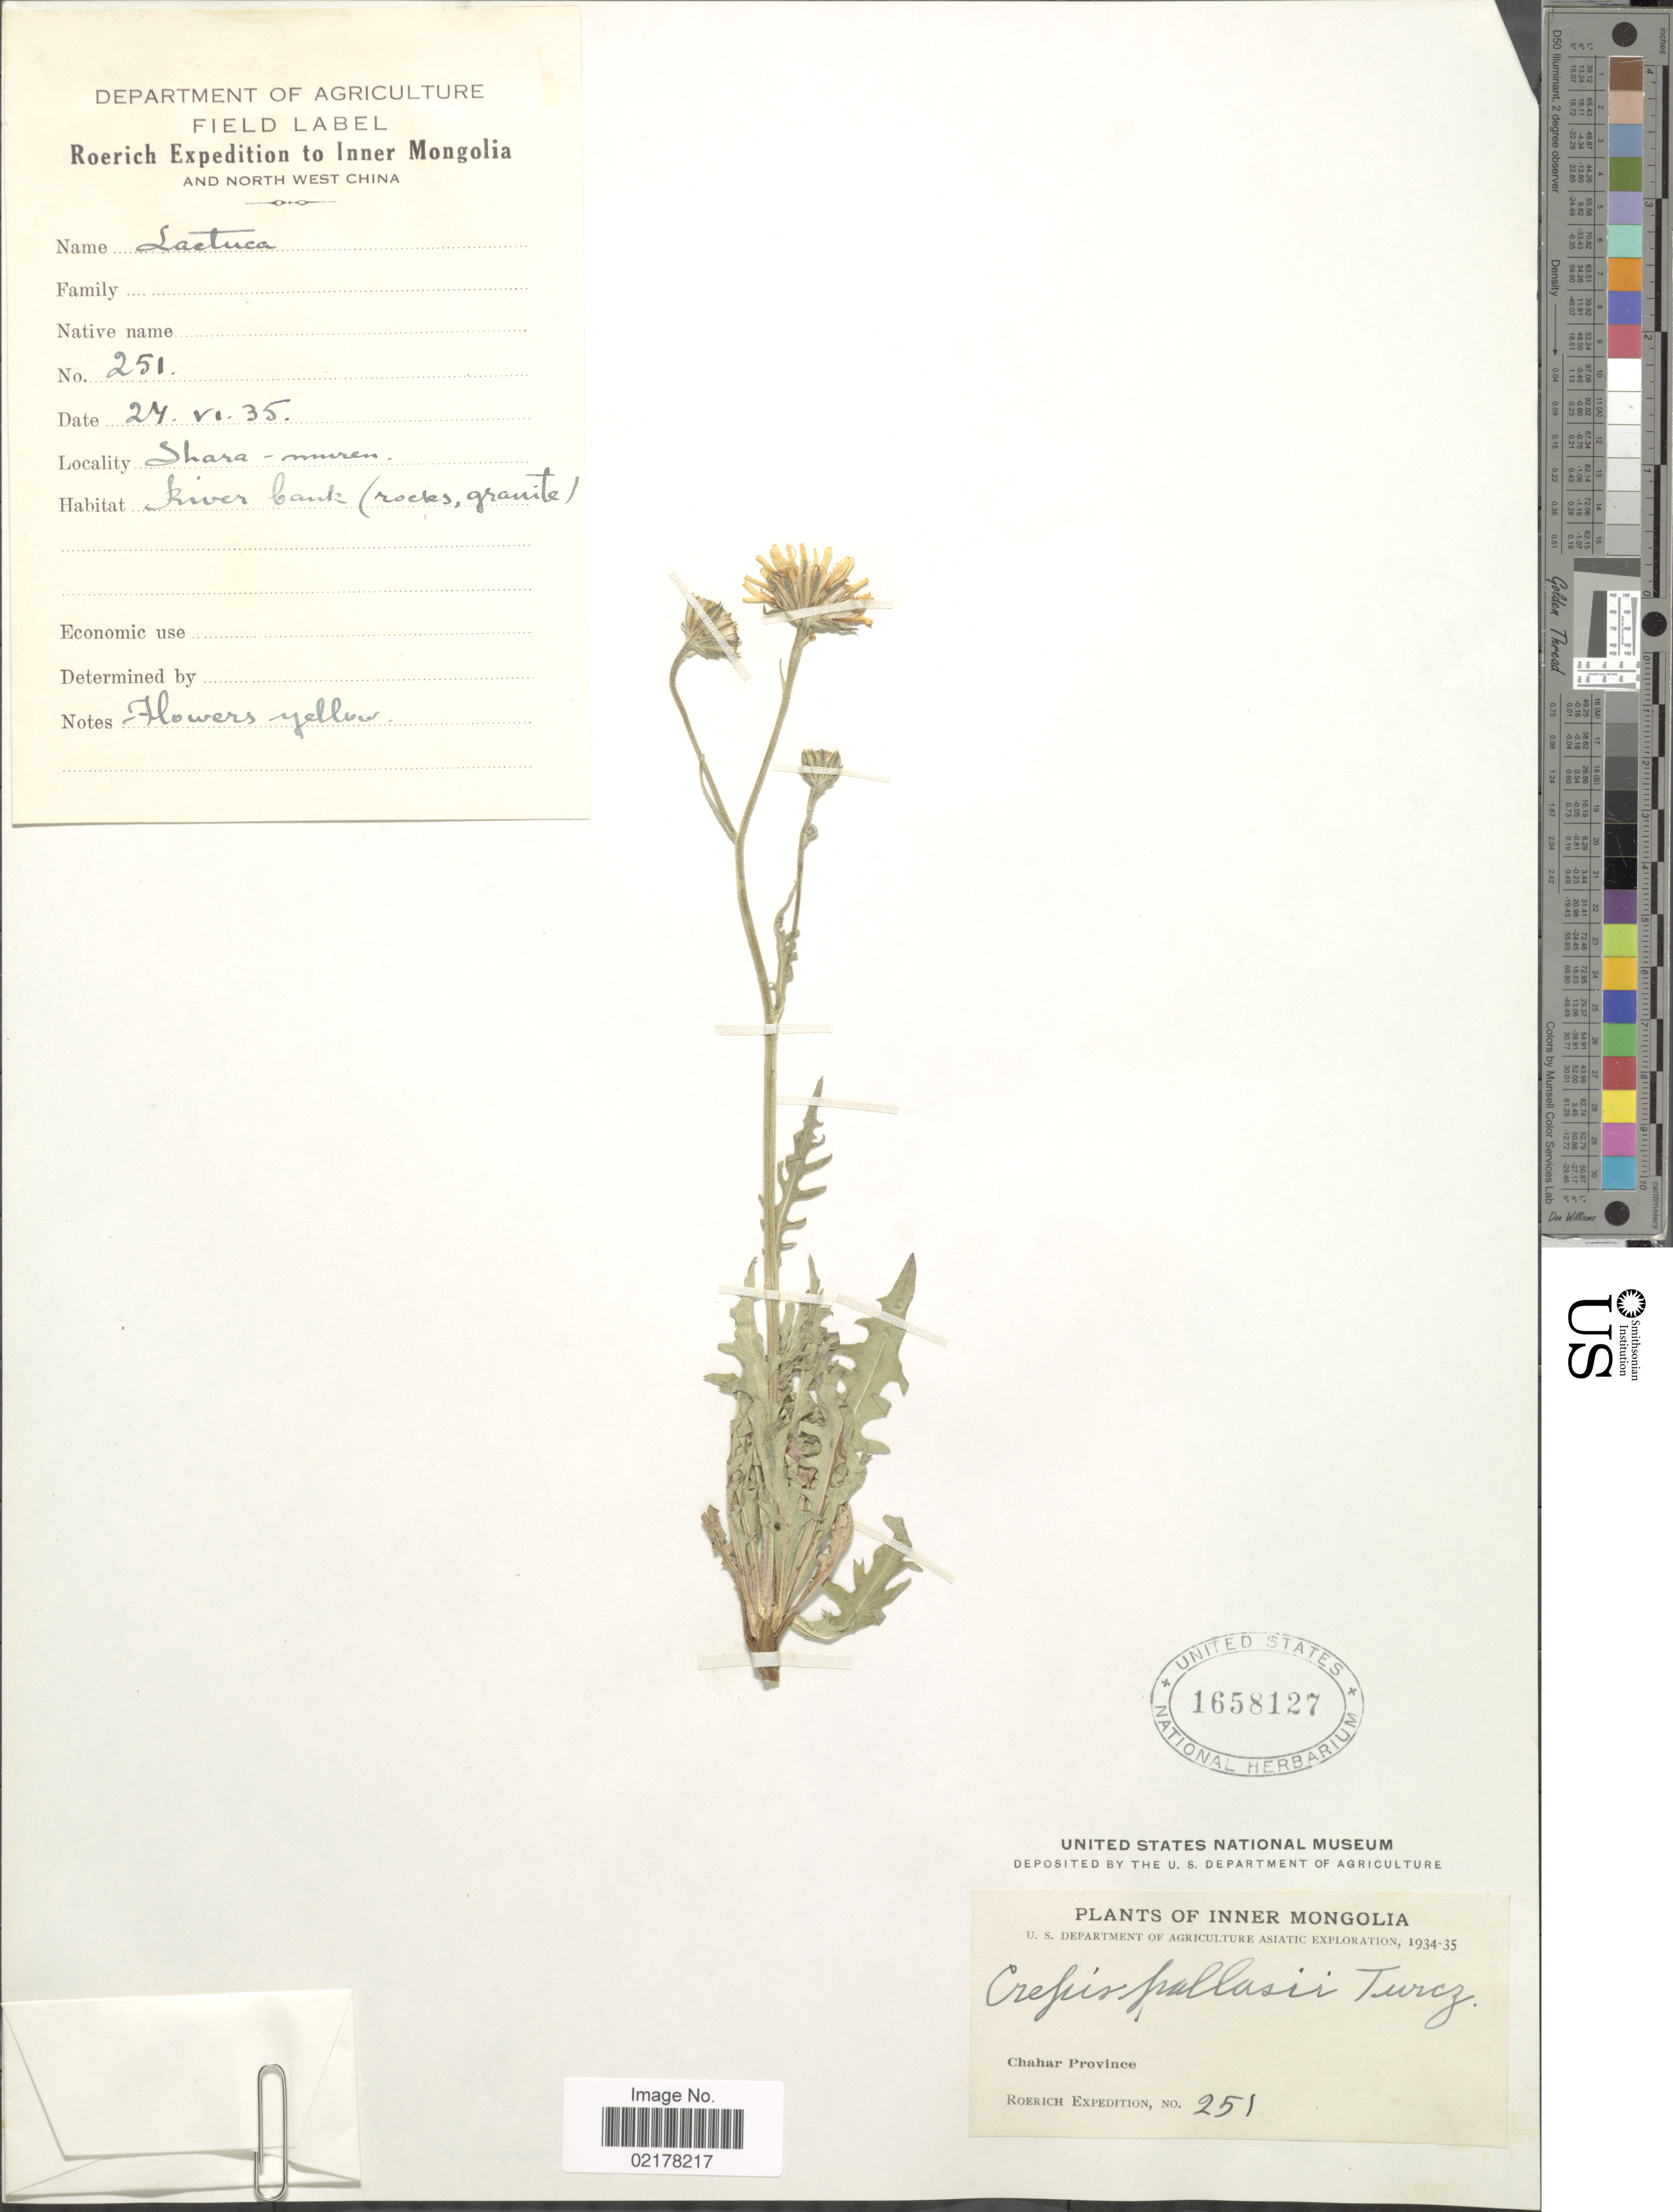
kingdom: Plantae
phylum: Tracheophyta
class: Magnoliopsida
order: Asterales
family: Asteraceae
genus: Crepis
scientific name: Crepis crocea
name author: (Lam.) Babc.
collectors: Roerich Expedition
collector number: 251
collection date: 1935-06-24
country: China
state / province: Nei Monggol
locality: Nei Monggol. Chahar Province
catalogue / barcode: US 1658127